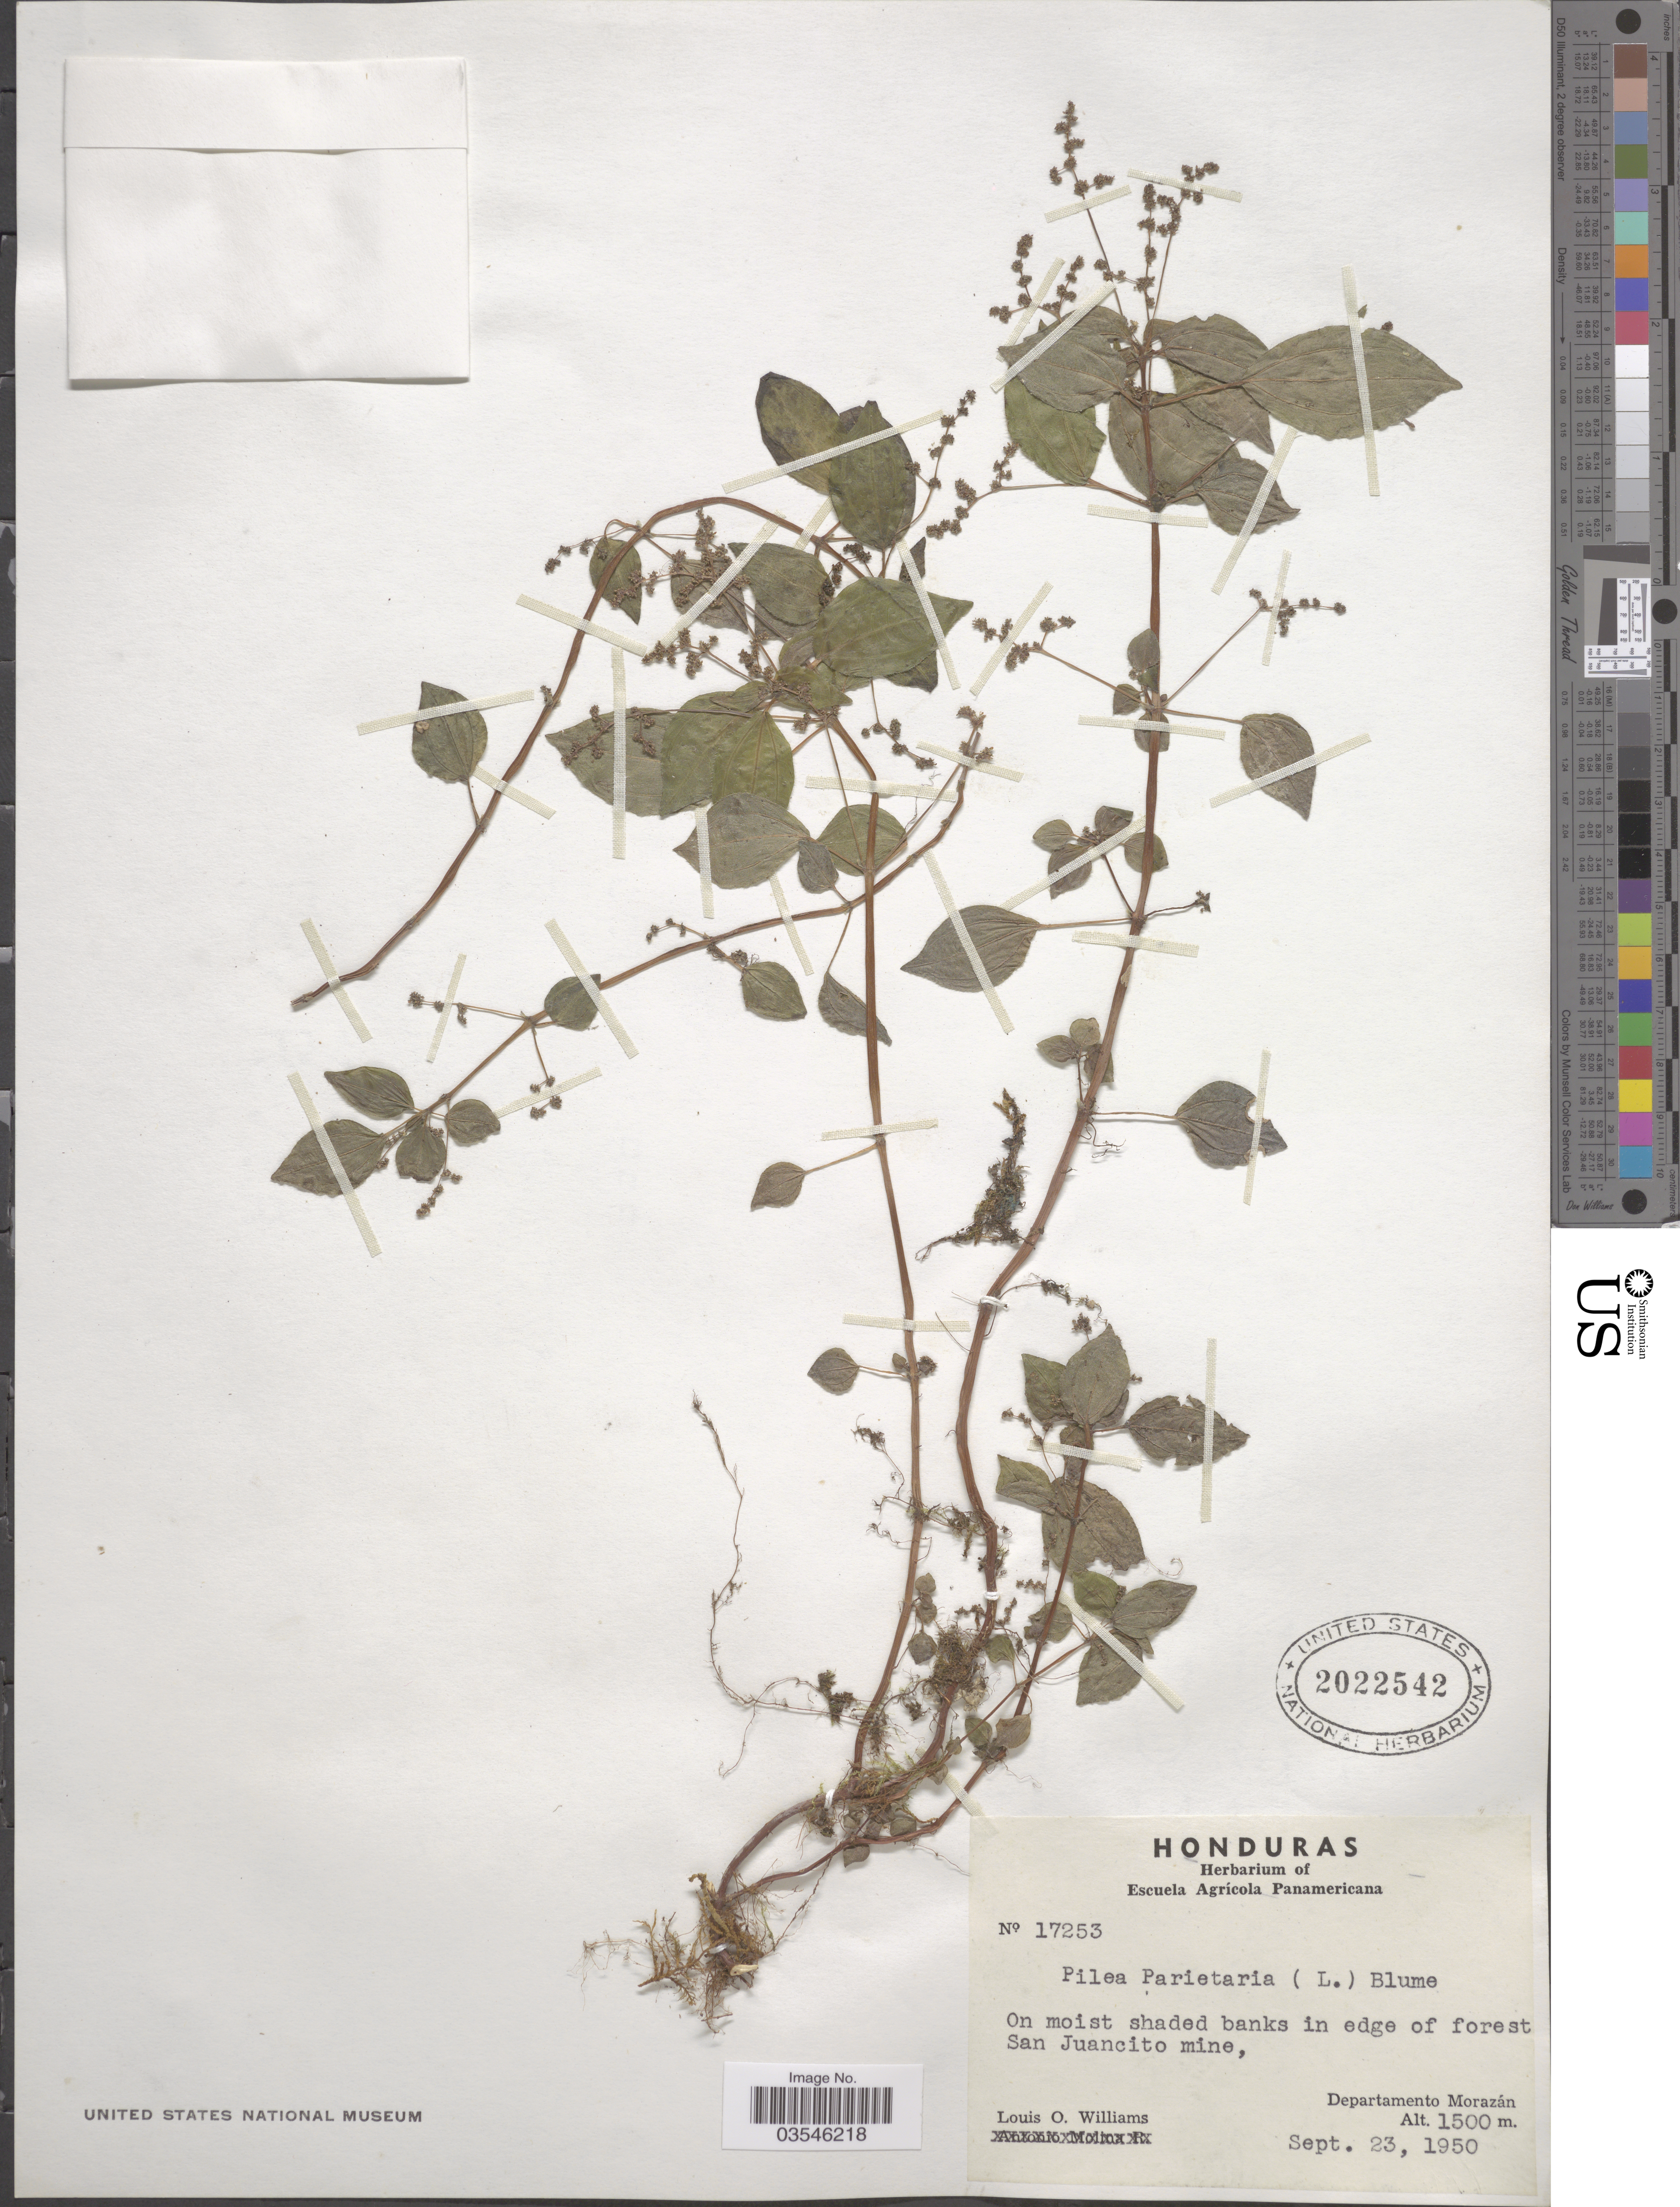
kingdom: Plantae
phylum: Tracheophyta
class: Magnoliopsida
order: Rosales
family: Urticaceae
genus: Pilea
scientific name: Pilea parietaria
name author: (L.) Blume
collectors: L. O. Williams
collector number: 17253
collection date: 1950-09-23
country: Honduras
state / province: Fco. Morazán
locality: On moist shaded banks in edge of forest San Juancito mine, Departamento Morazán.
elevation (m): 1500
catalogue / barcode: US 2022542